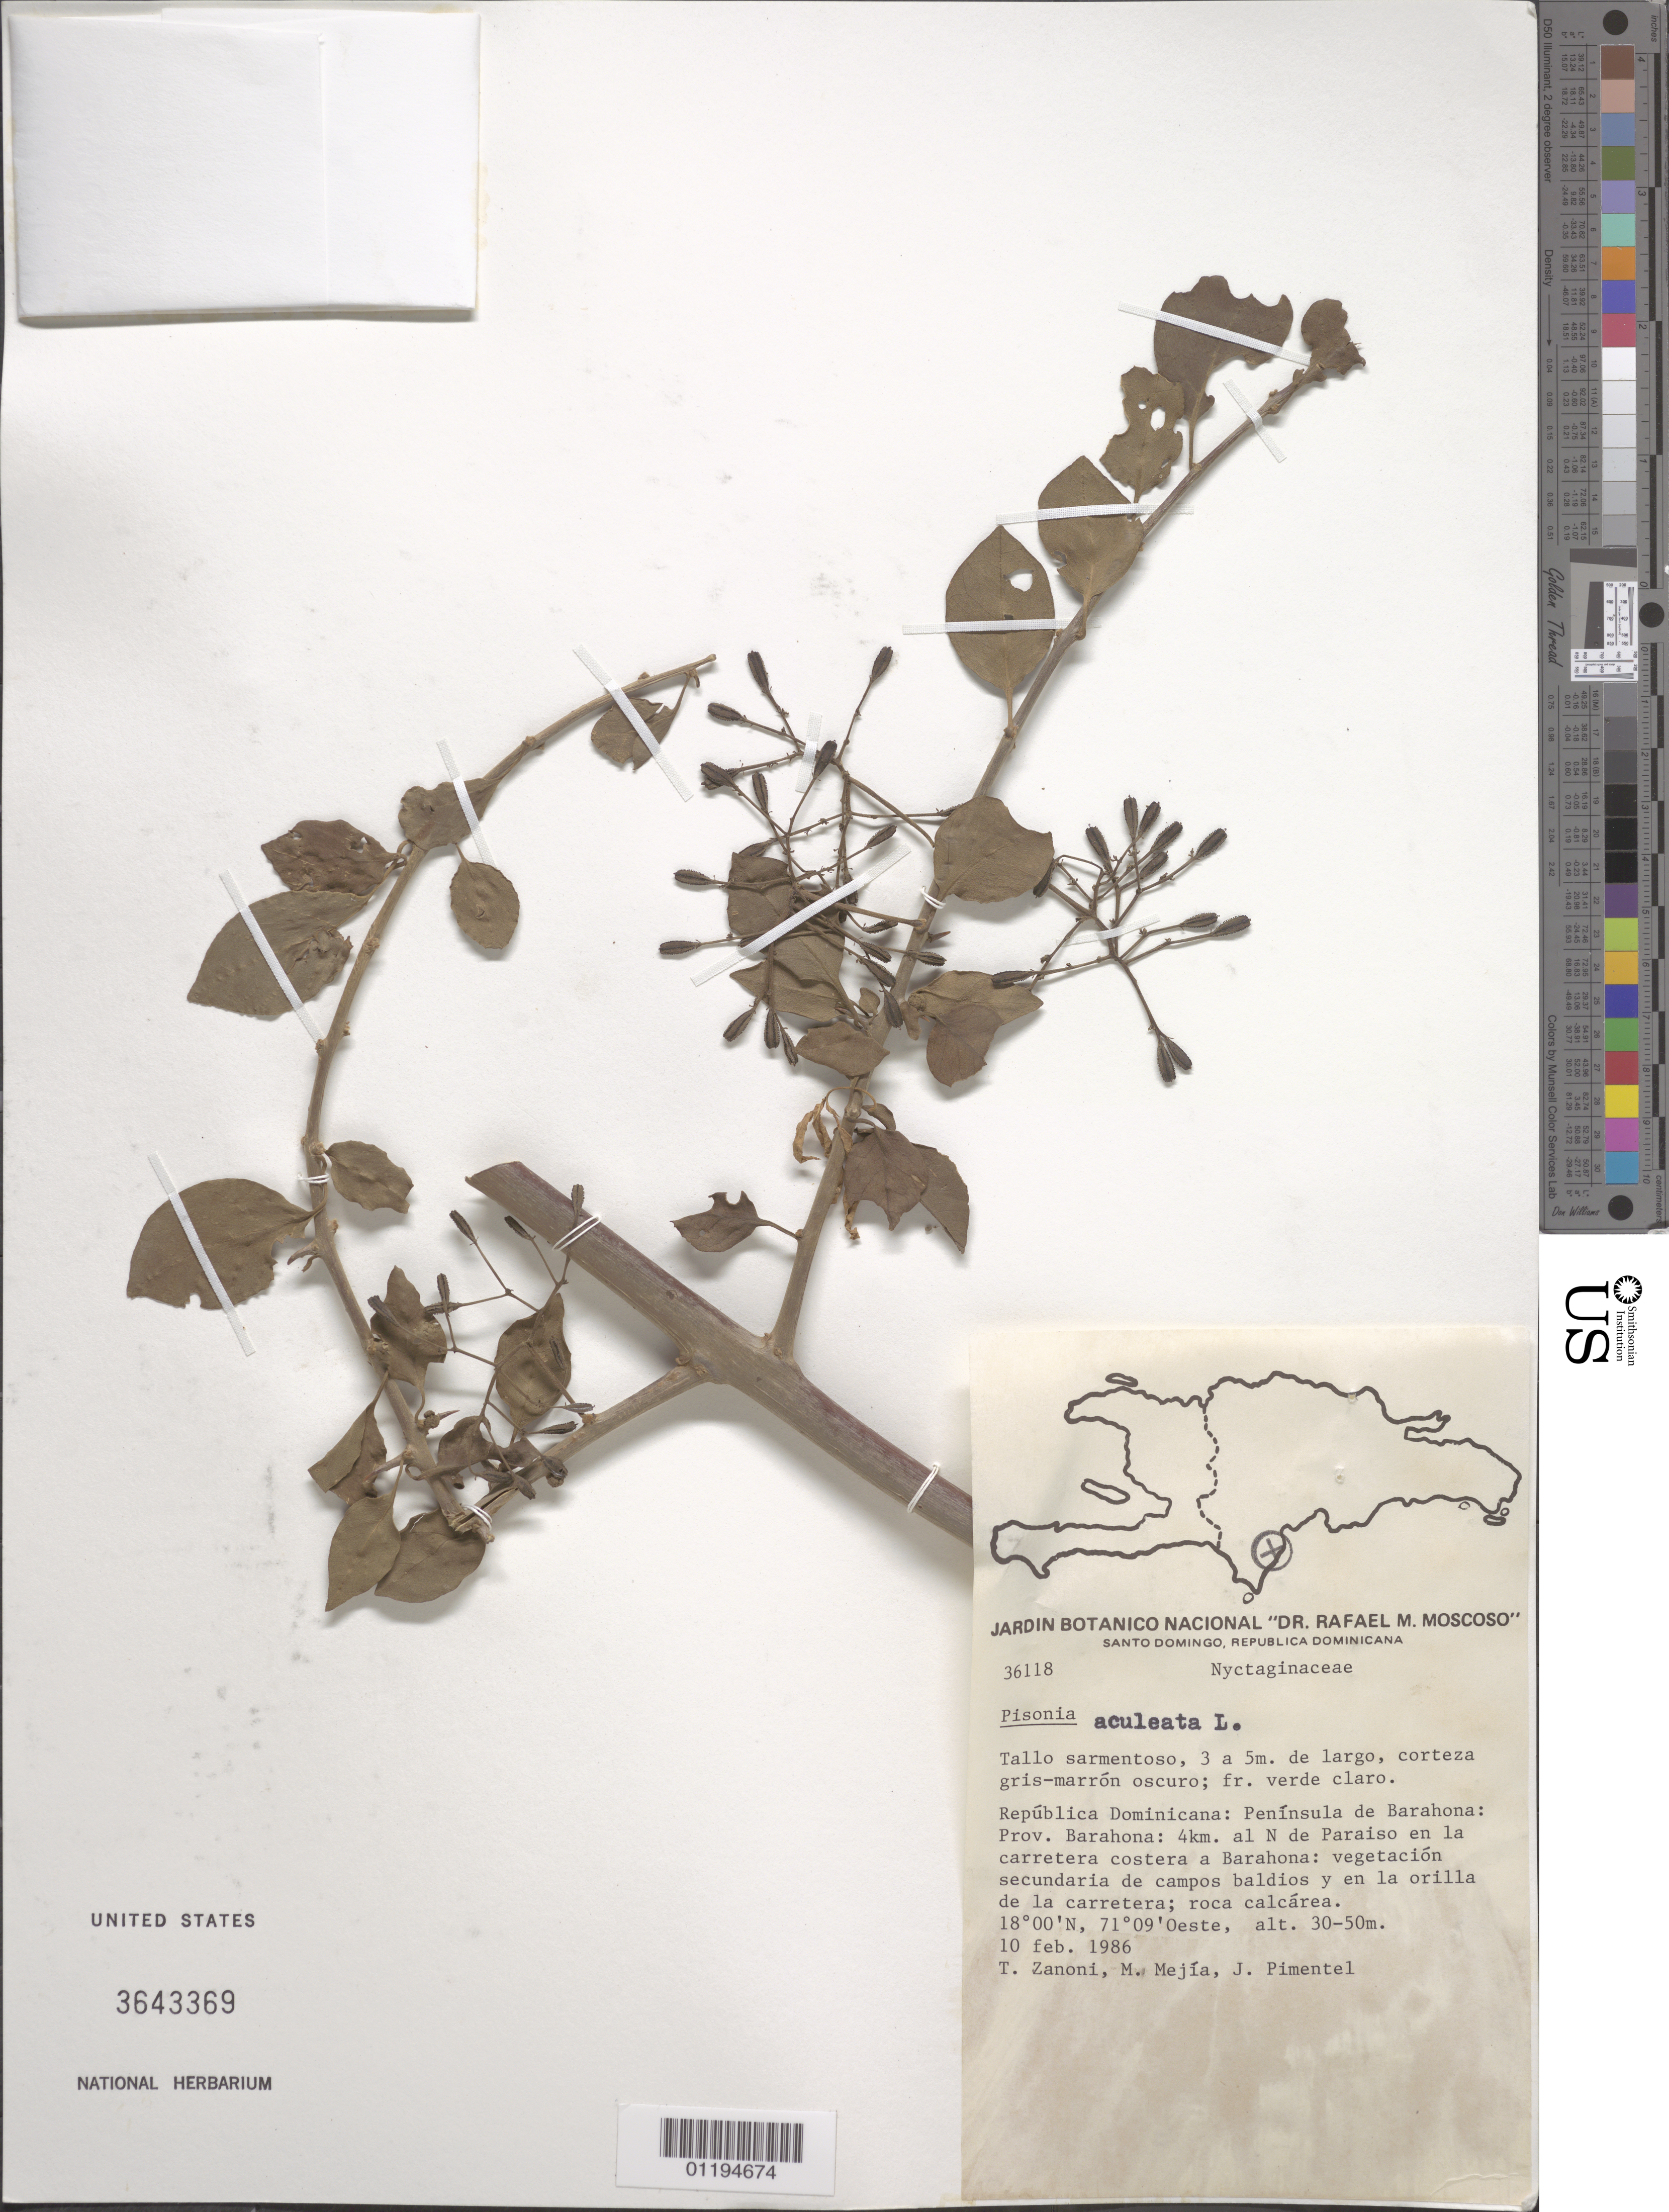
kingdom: Plantae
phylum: Tracheophyta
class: Magnoliopsida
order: Caryophyllales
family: Nyctaginaceae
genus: Pisonia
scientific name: Pisonia aculeata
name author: L.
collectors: T. A. Zanoni, M. Mejia & J. Pimental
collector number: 36118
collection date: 1986-02-10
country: Dominican Republic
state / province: Barahona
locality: Barahona Pennisula; 4km N of Paraiso on the coastal rd. to Barahona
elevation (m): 30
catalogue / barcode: US 3643369